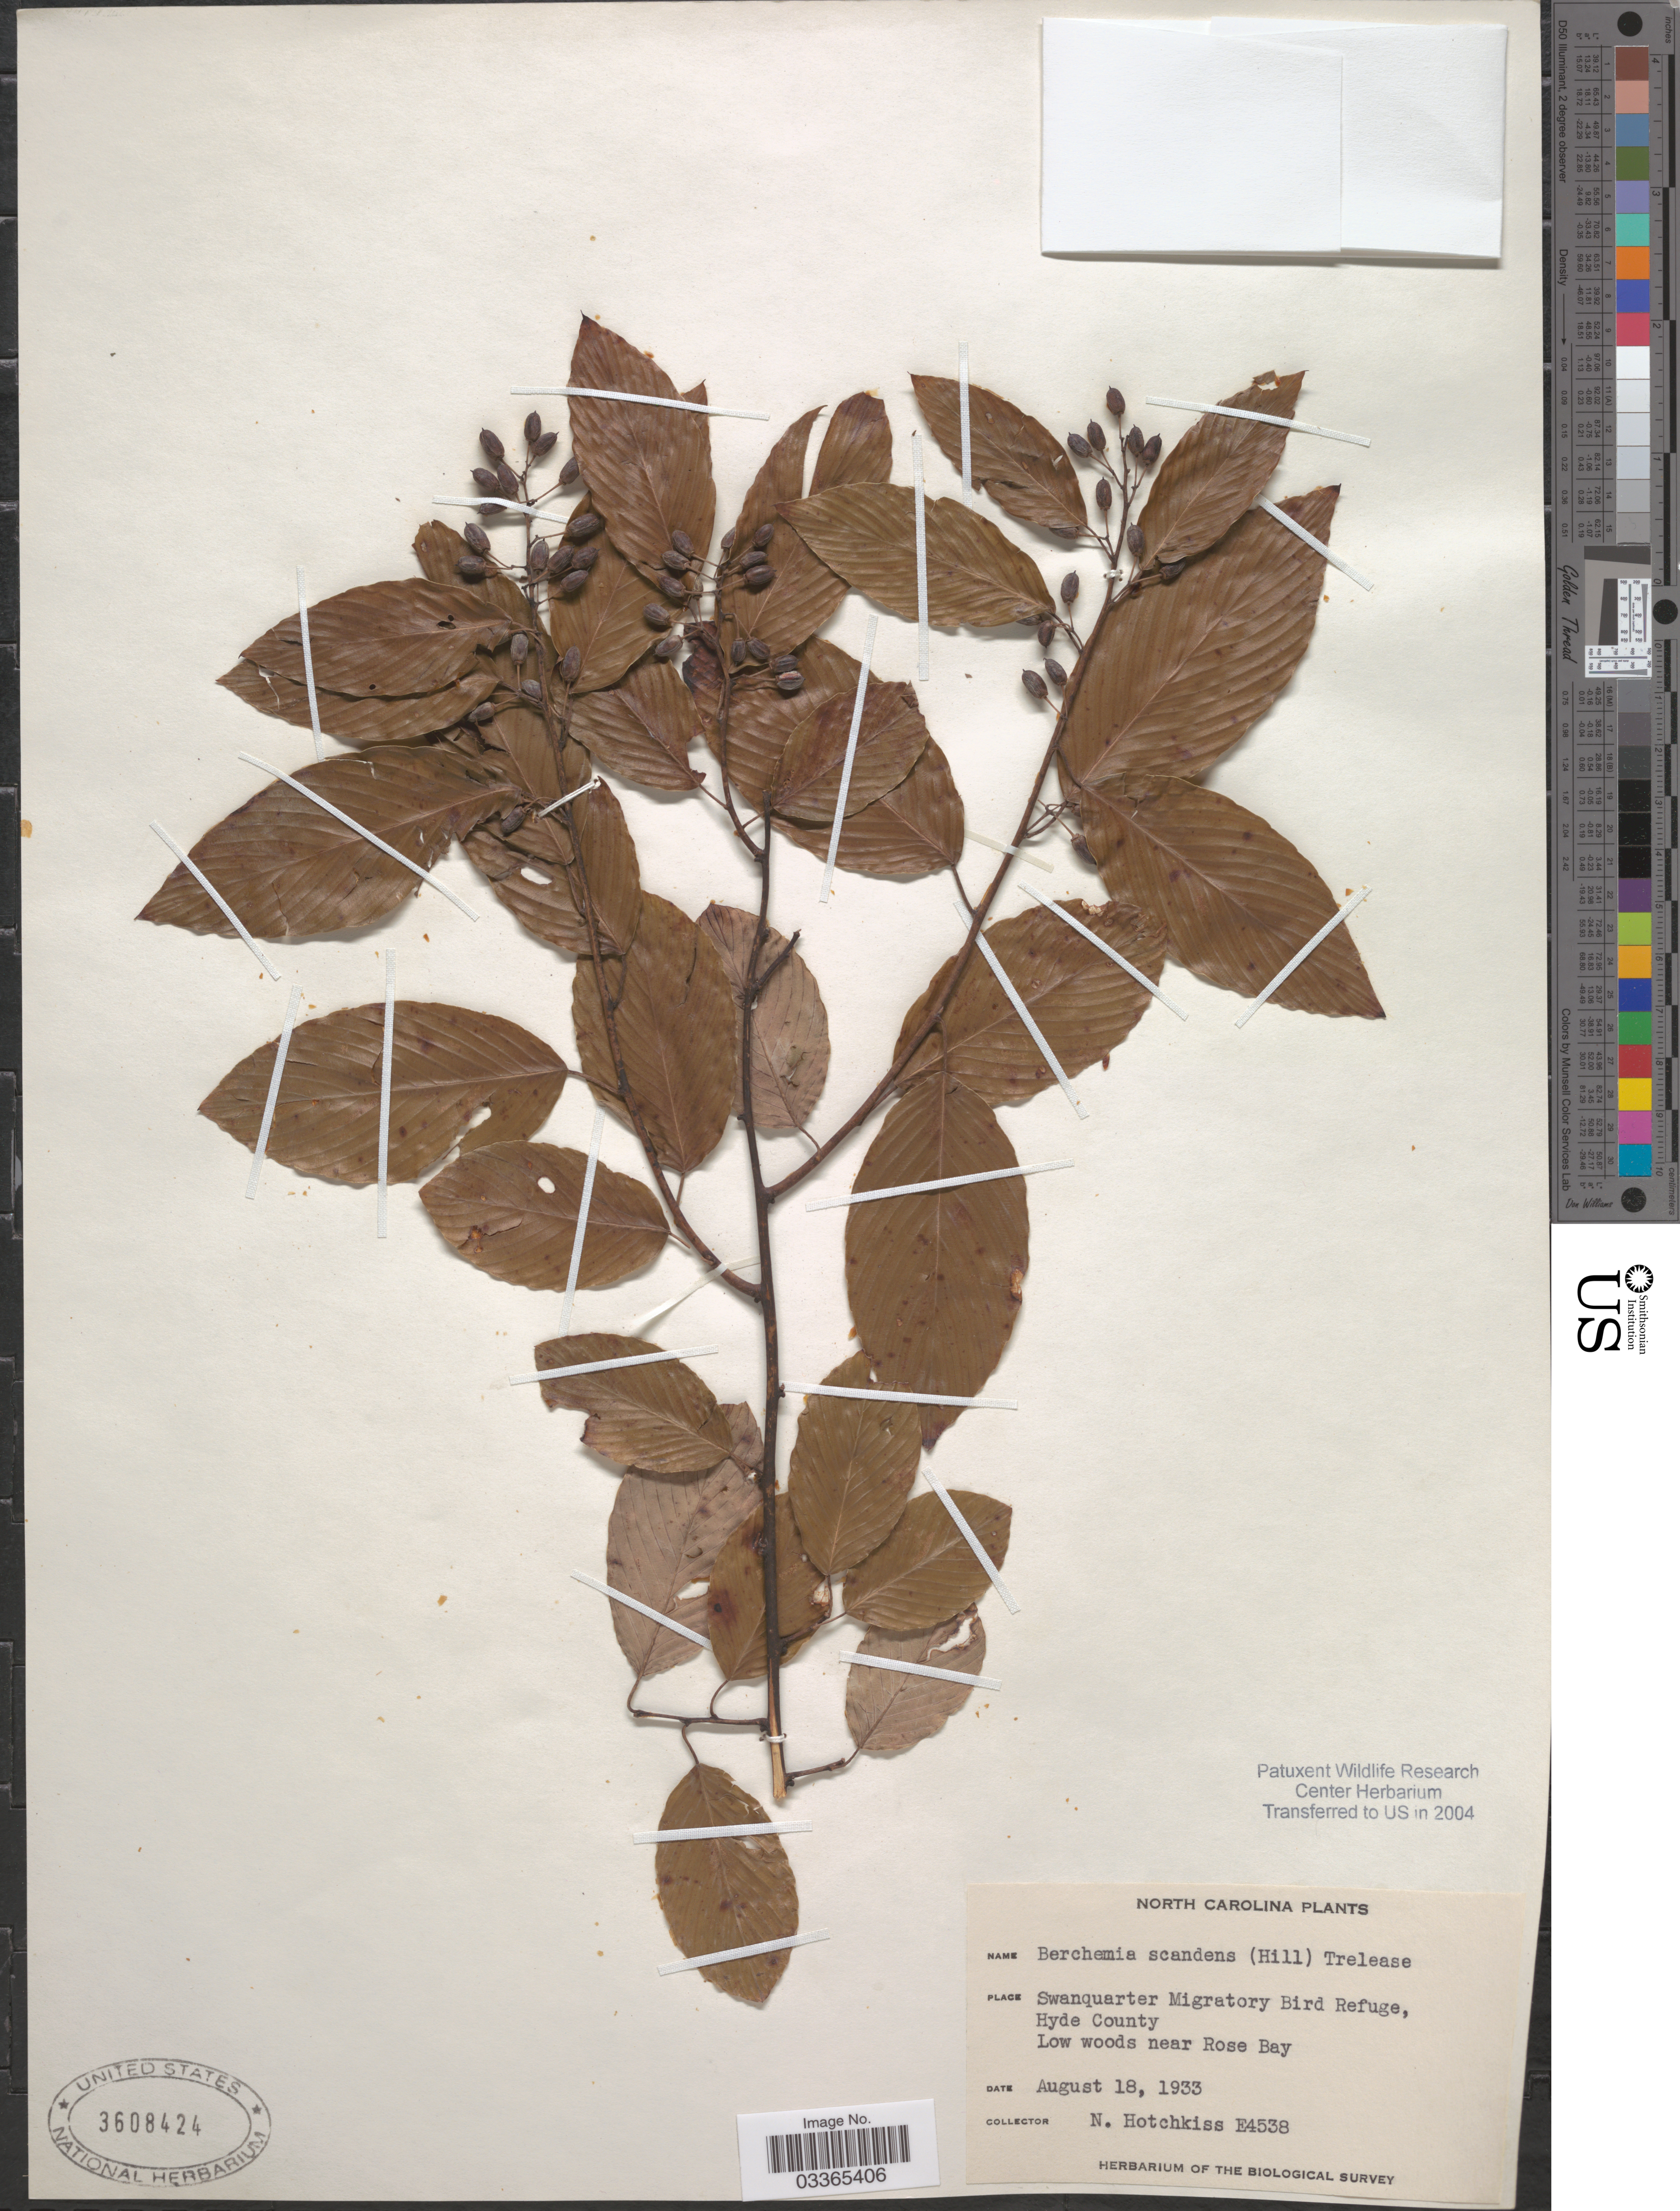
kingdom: Plantae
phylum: Tracheophyta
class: Magnoliopsida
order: Rosales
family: Rhamnaceae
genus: Berchemia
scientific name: Berchemia scandens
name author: (Hill) K. Koch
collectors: N. Hotchkiss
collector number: E4538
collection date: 1933-08-18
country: United States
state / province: North Carolina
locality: Swanquarter Migratory Bird Refuge, Hyde County. Low woods near Rose Bay.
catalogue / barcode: US 3608424